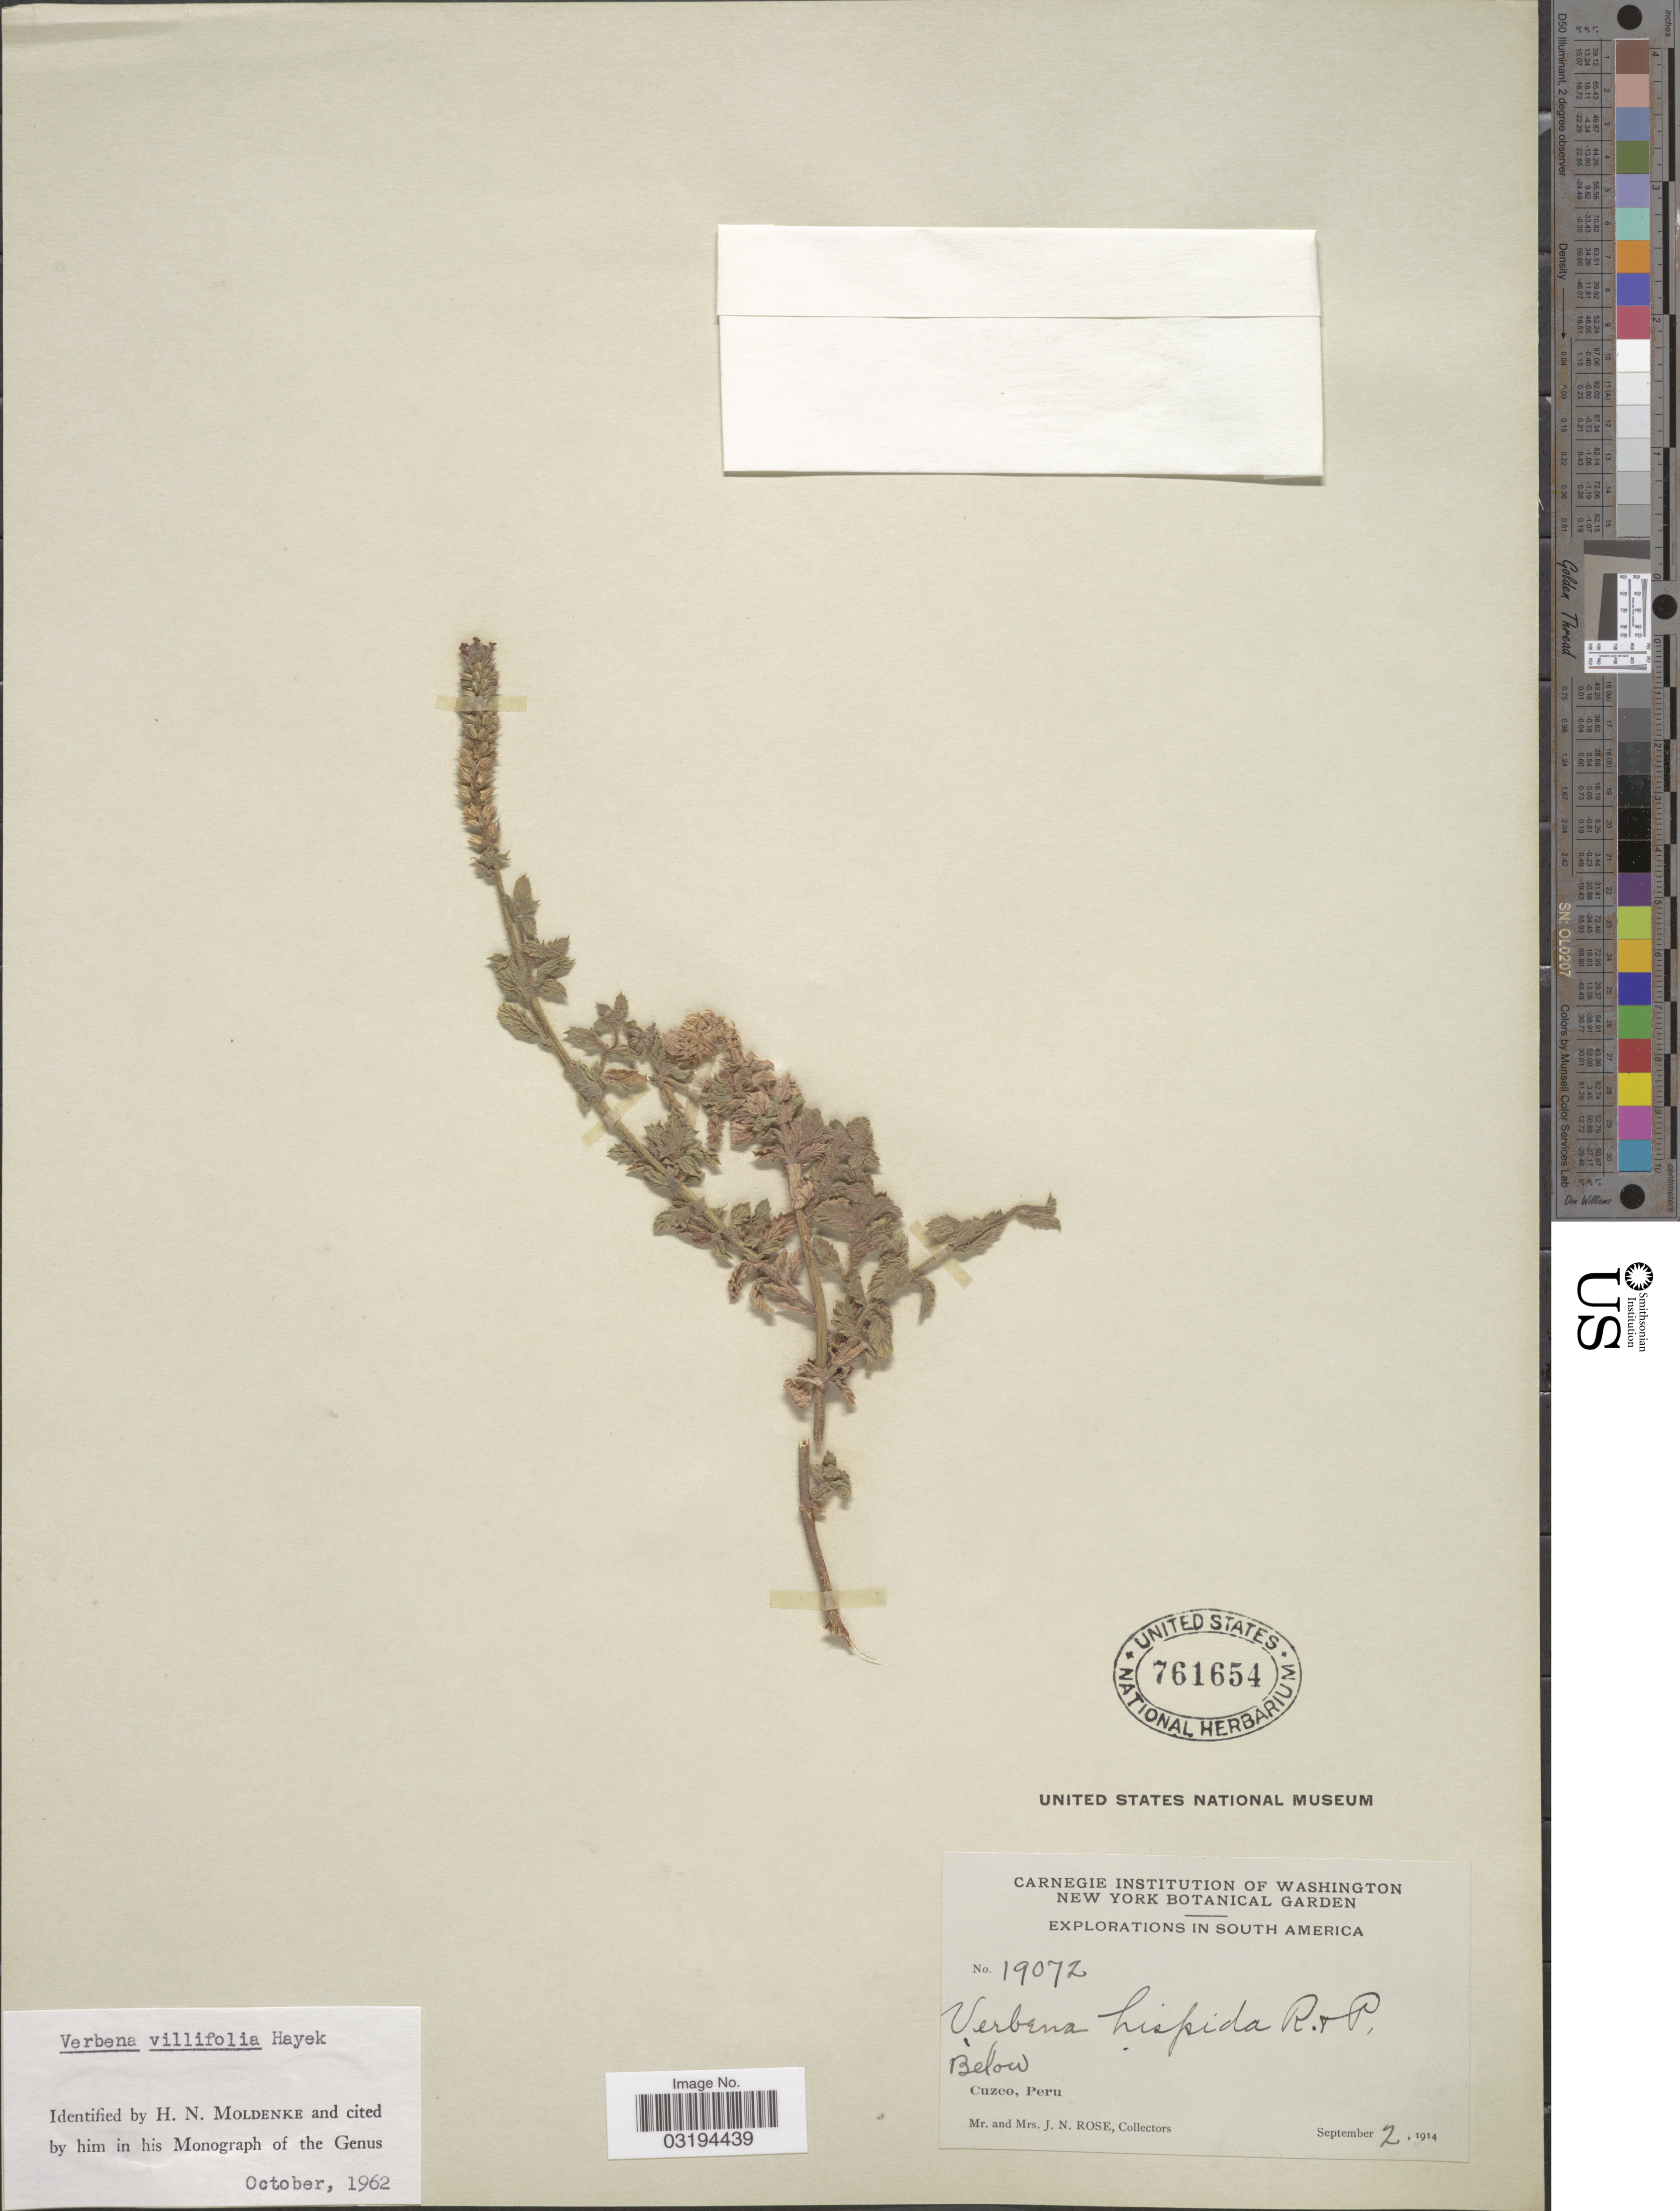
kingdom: Plantae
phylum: Tracheophyta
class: Magnoliopsida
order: Lamiales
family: Verbenaceae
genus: Verbena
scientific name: Verbena villifolia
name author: Hayek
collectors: J. N. Rose & L. B. Rose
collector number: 19072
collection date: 1914-09-02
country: Peru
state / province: Cusco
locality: Below Cuzco.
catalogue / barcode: US 761654